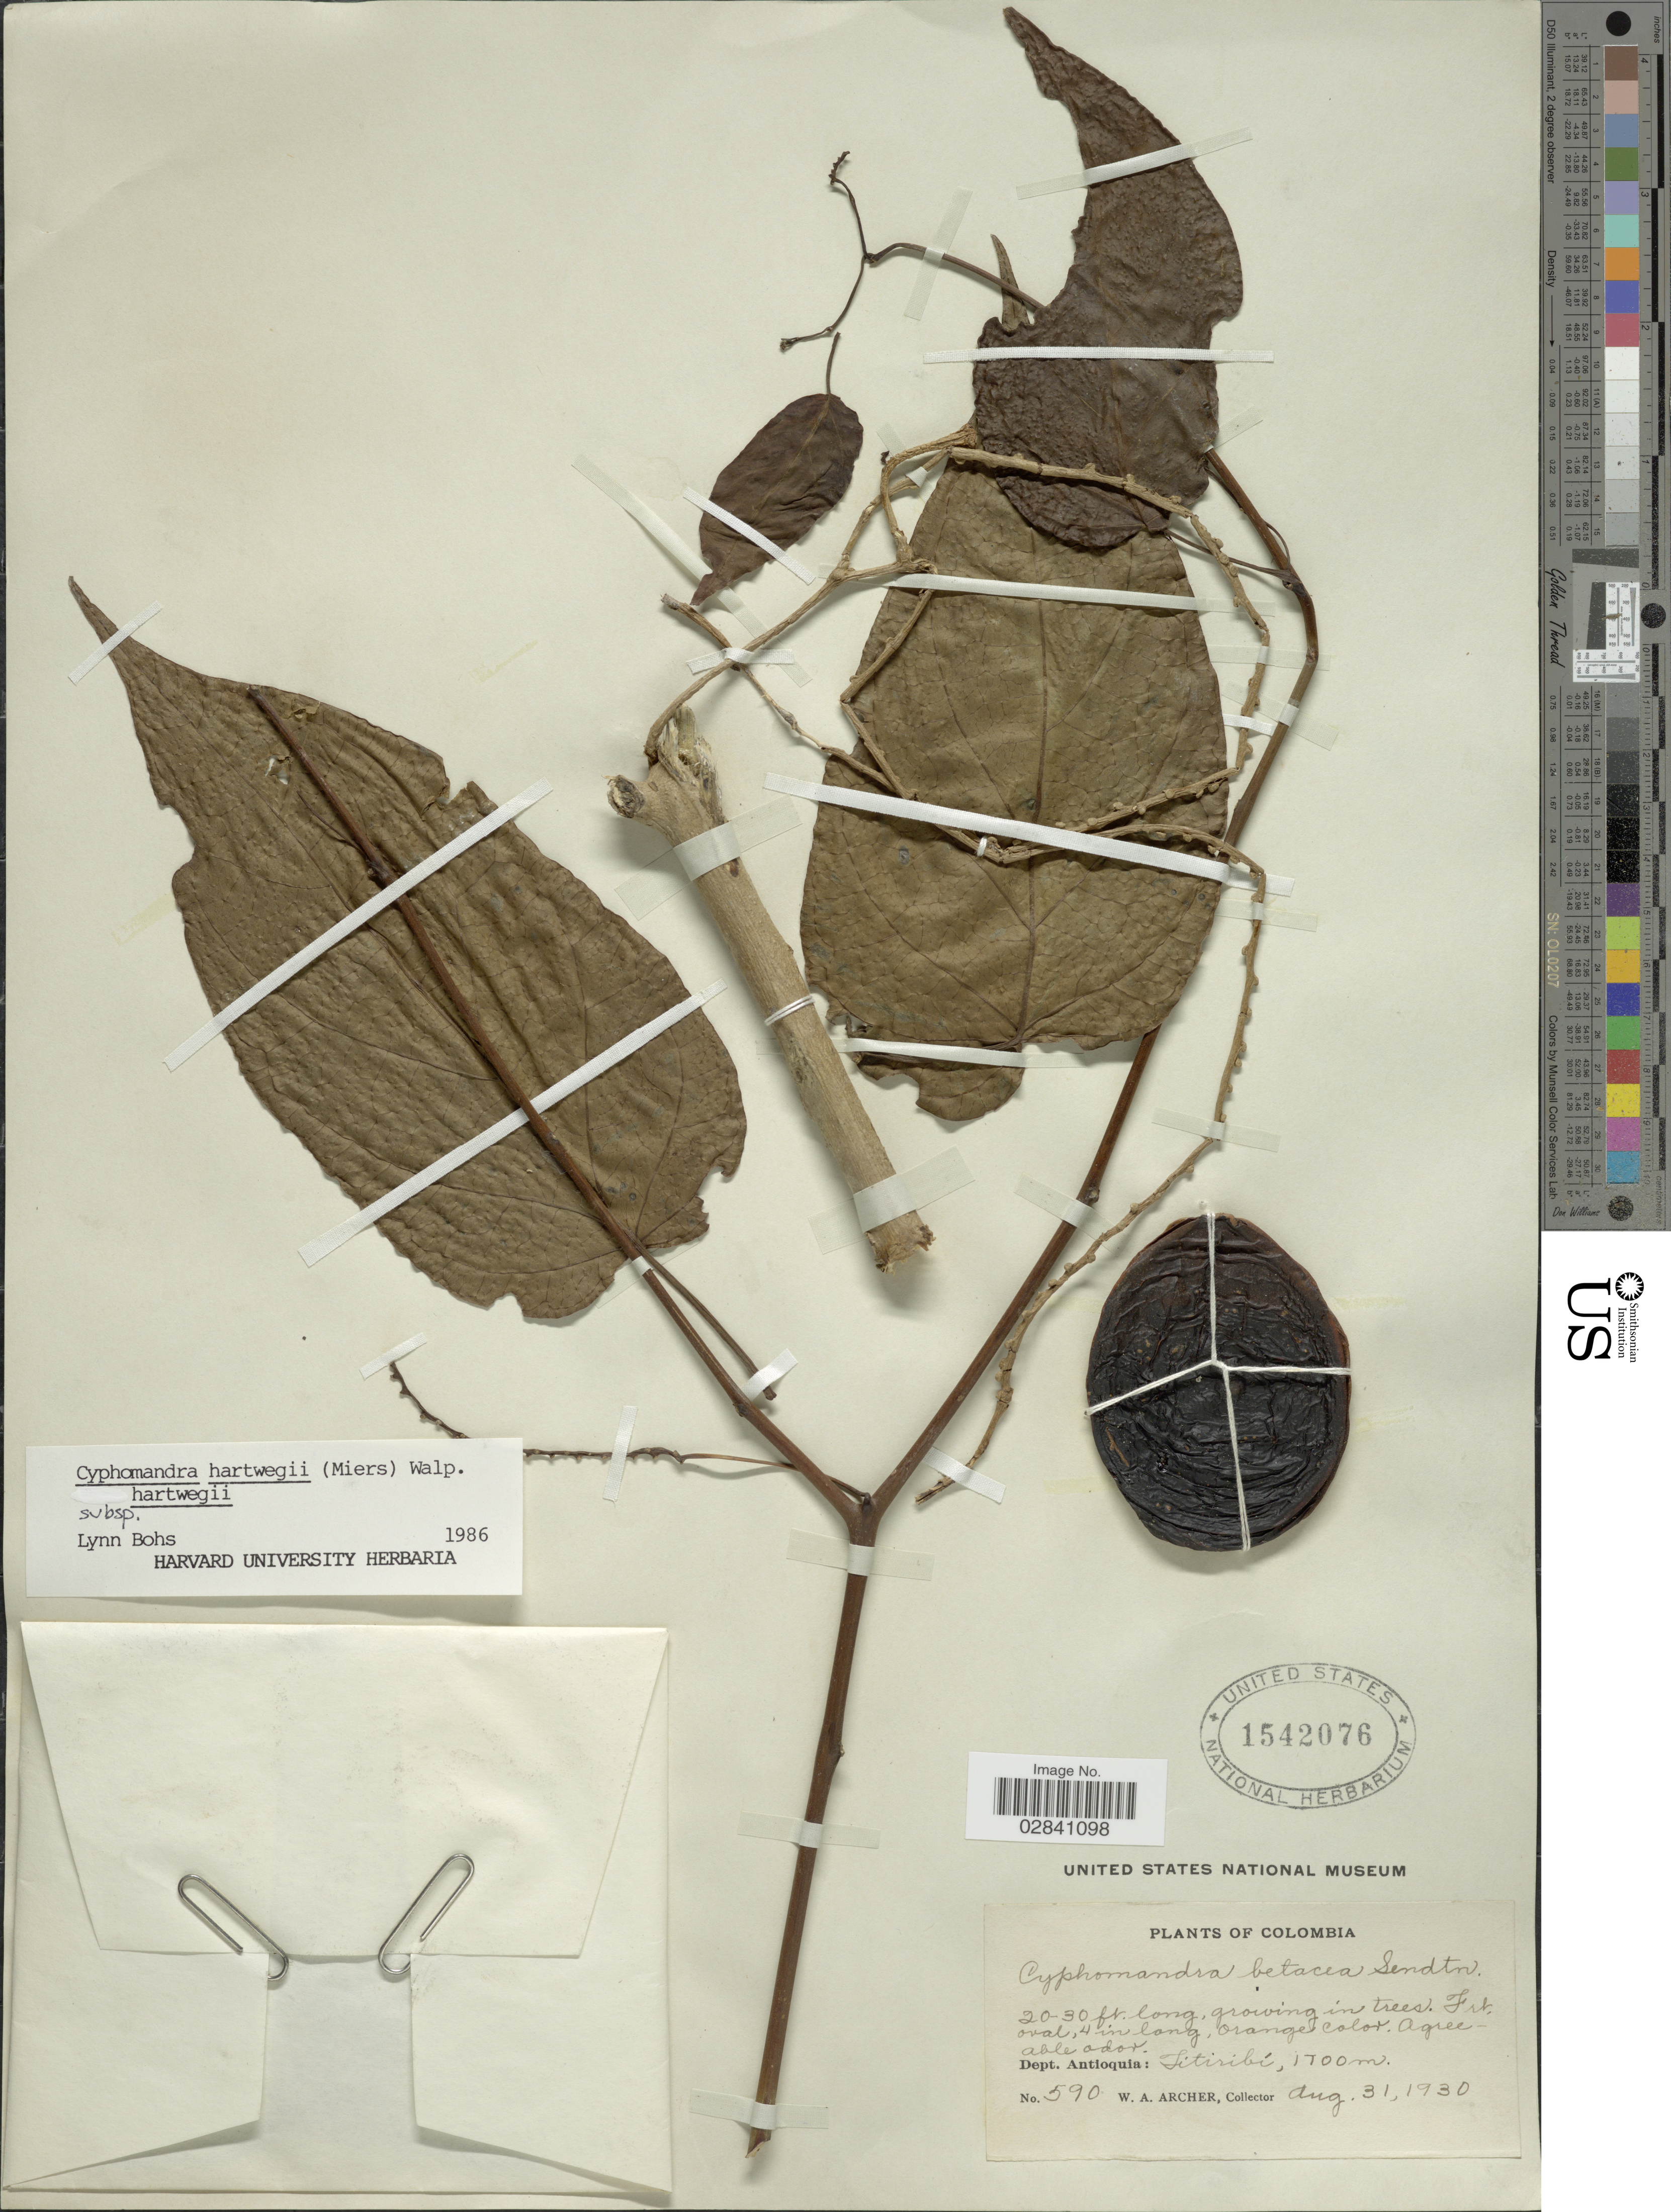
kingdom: Plantae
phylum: Tracheophyta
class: Magnoliopsida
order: Solanales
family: Solanaceae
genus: Cyphomandra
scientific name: Cyphomandra hartwegii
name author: (Miers) Sendtn. ex Walp.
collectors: W. A. Archer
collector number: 590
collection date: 1930-08-31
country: Colombia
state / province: Antioquia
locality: Dept. Antioquia: Titiribí.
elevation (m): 1700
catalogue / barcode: US 1542076